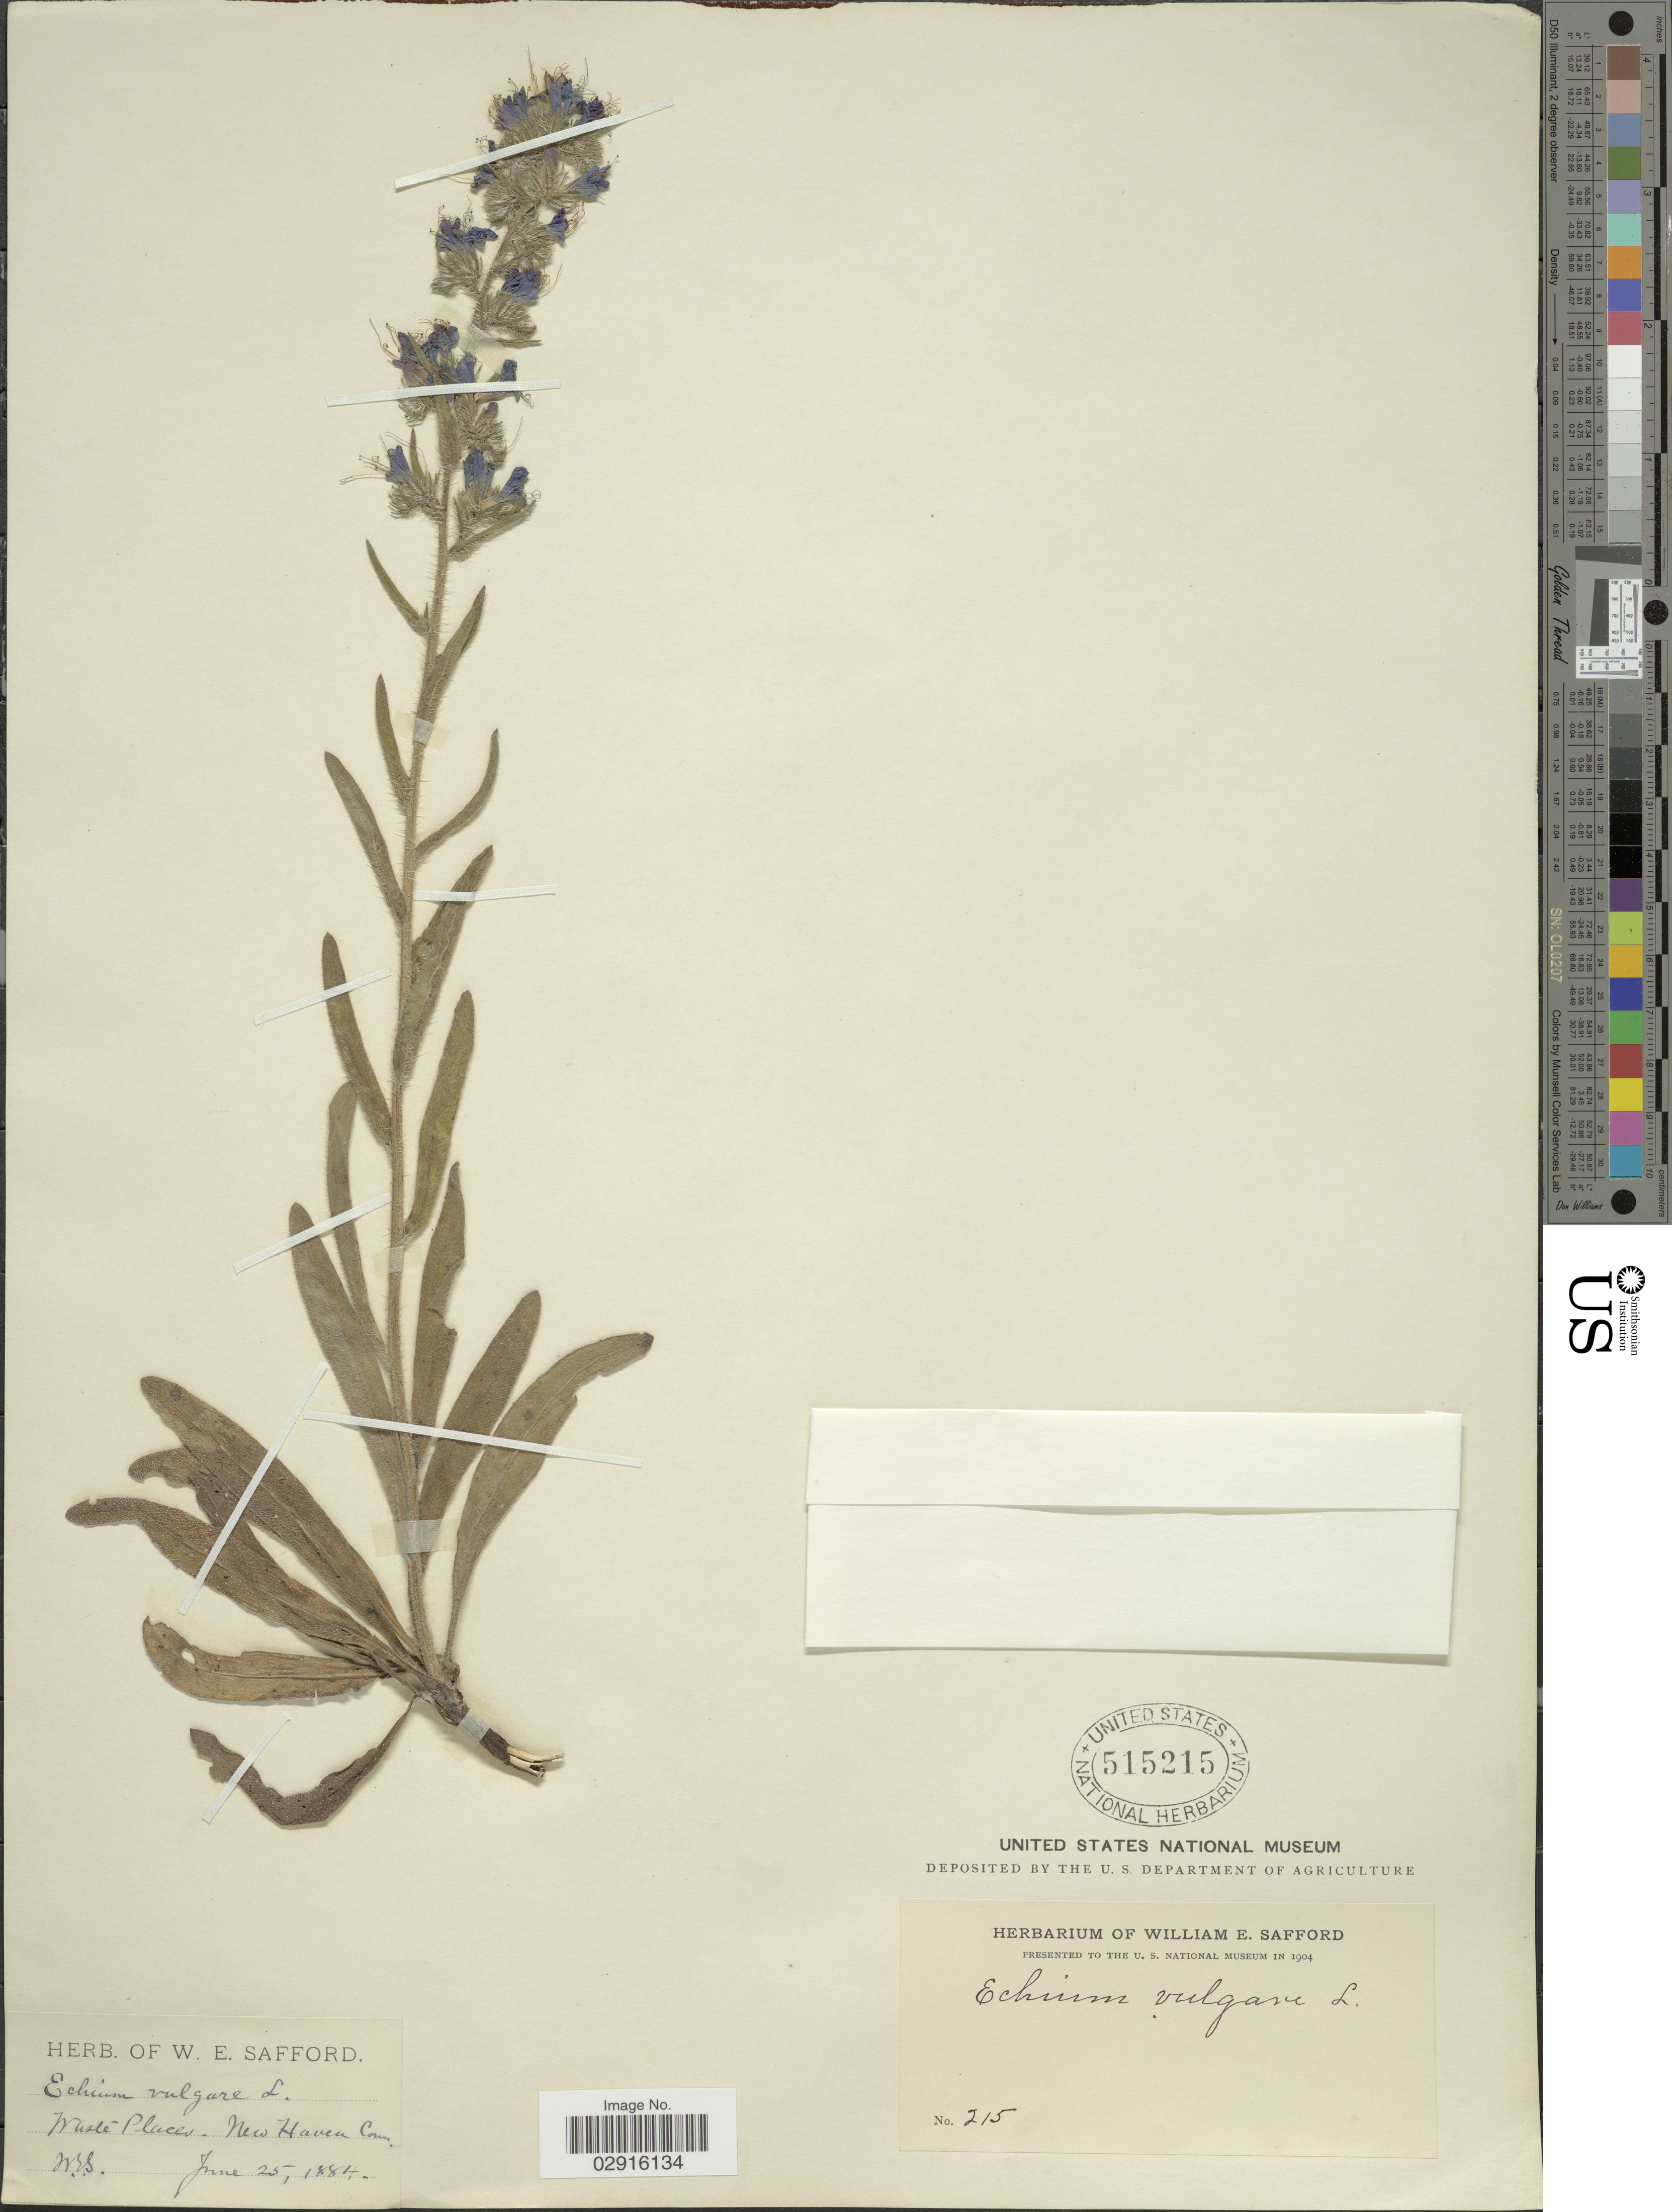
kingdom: Plantae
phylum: Tracheophyta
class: Magnoliopsida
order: Boraginales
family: Boraginaceae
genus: Echium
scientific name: Echium vulgare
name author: L.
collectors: W. E. Safford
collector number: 215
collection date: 1884-06-25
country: United States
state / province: Connecticut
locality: Waste Places. New Haven Conn.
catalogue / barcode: US 515215